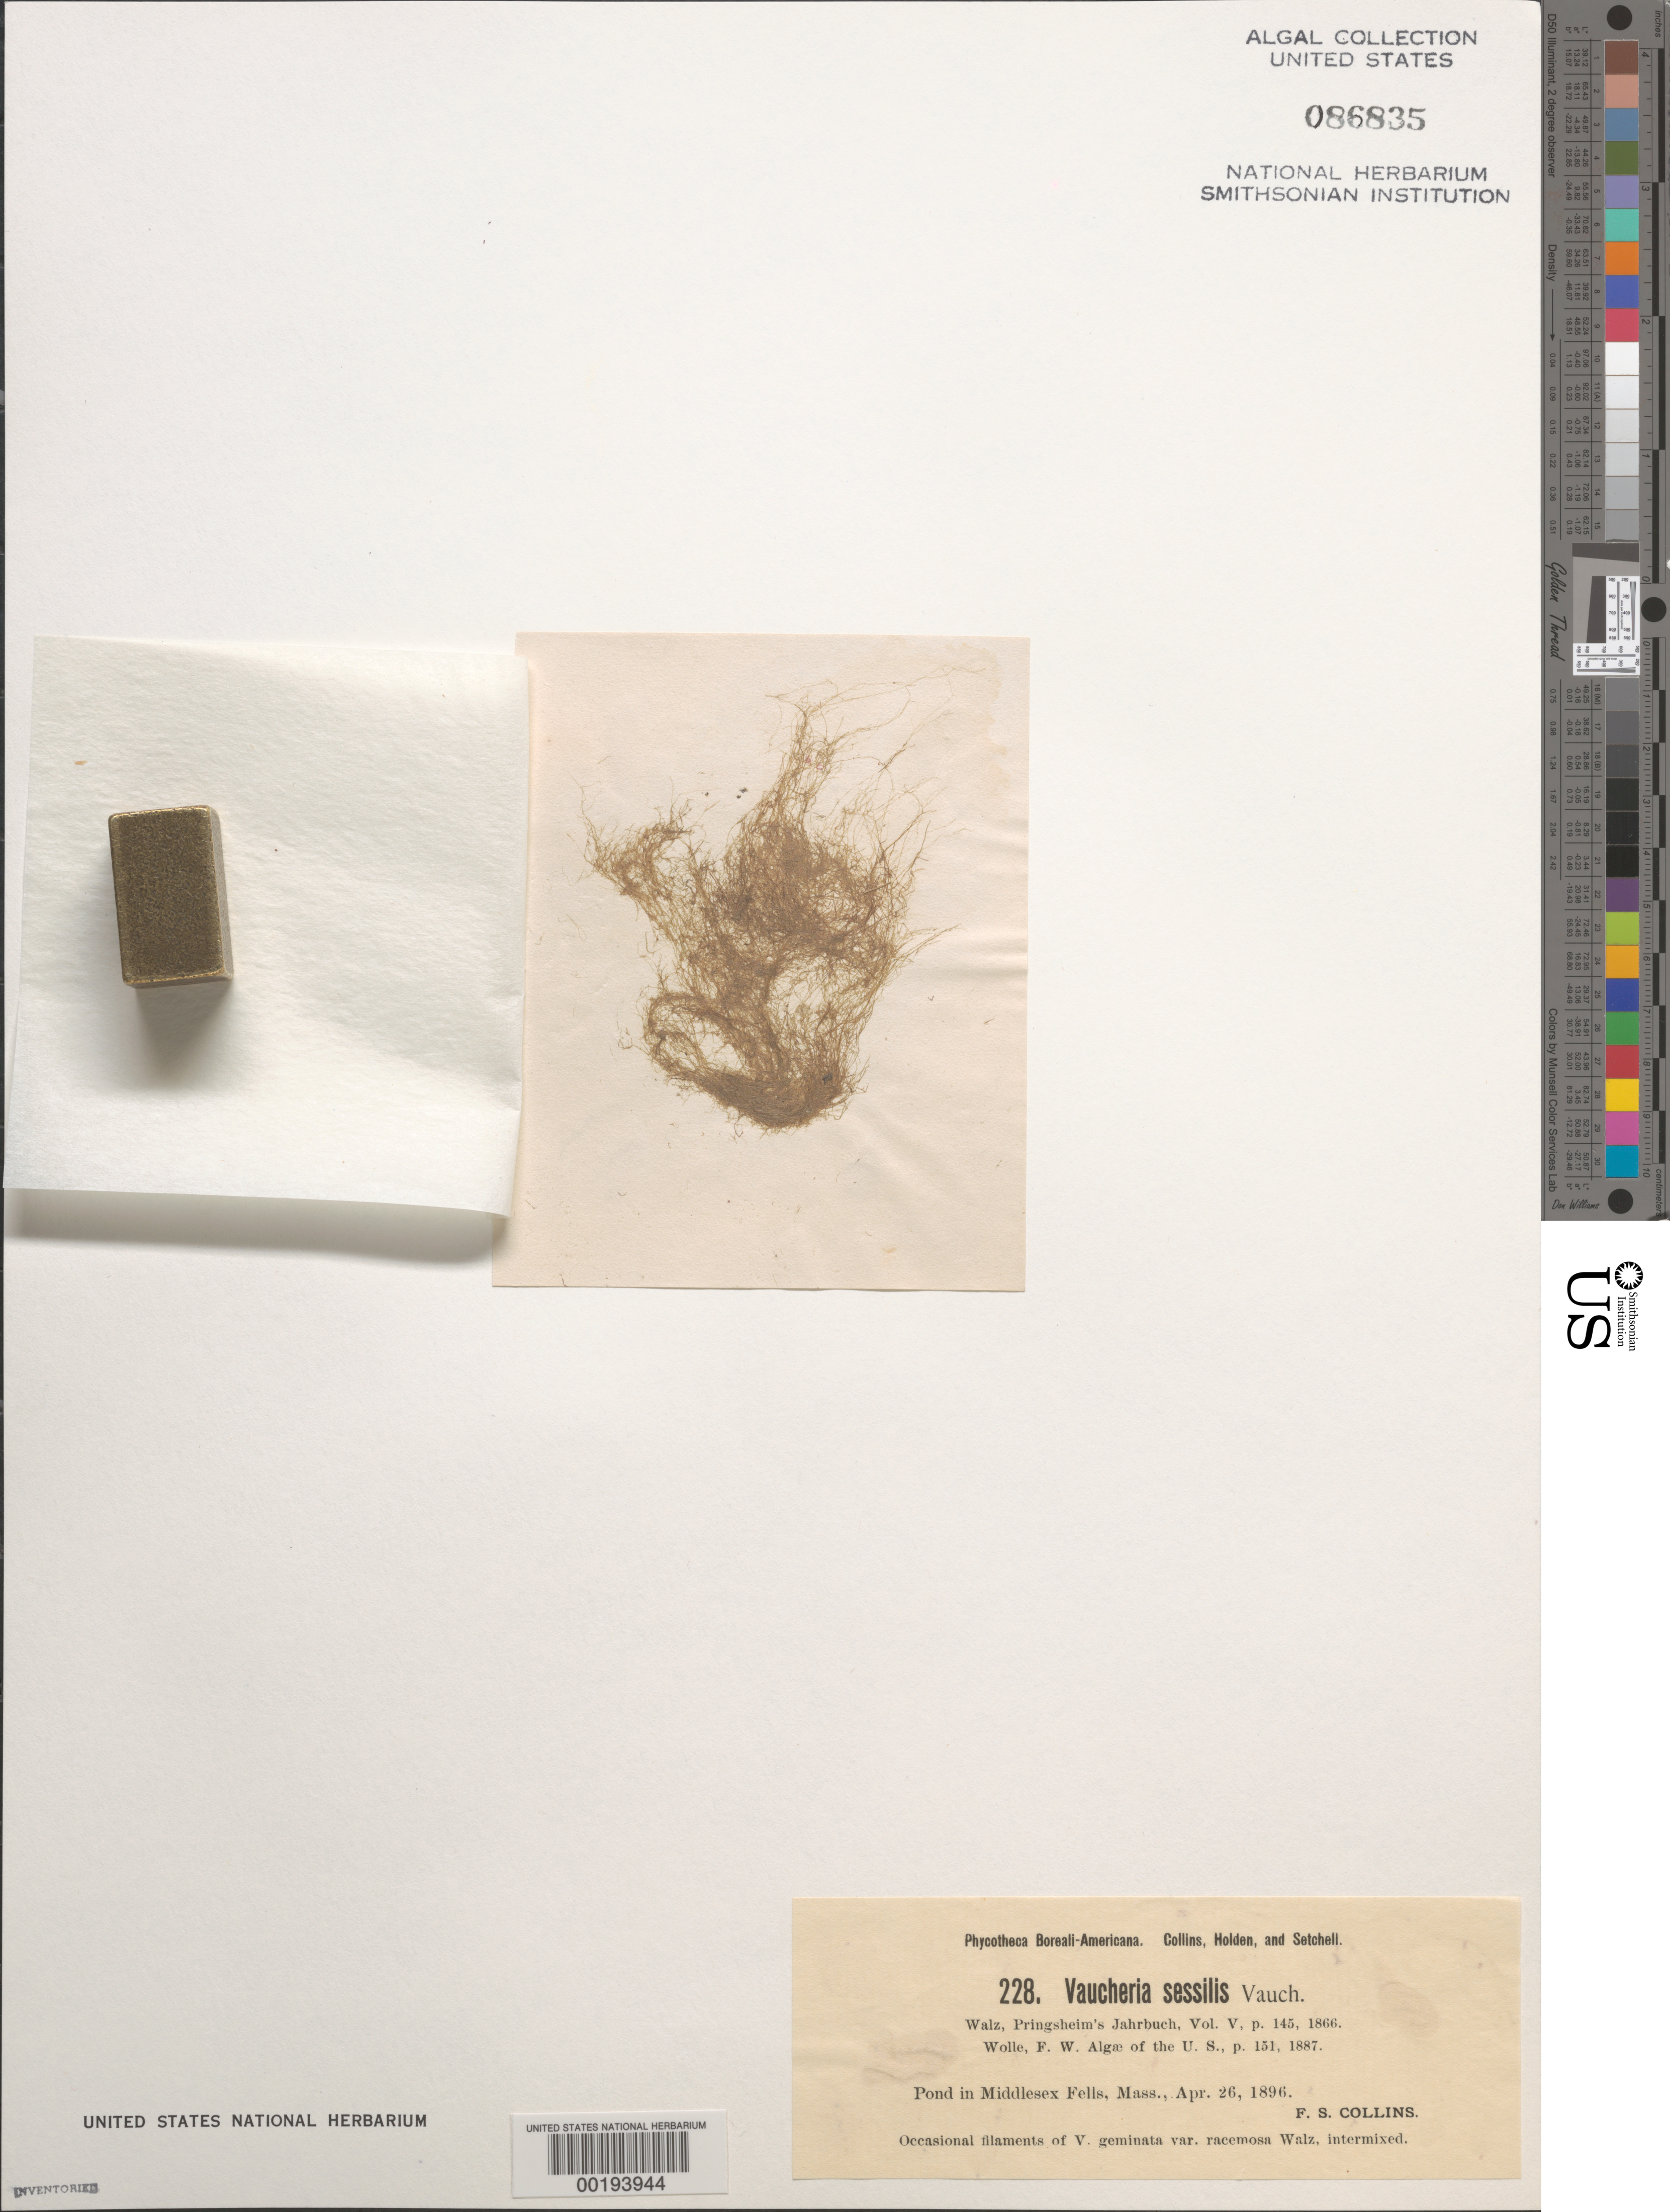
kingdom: Chromista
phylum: Ochrophyta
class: Xanthophyceae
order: Vaucheriales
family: Vaucheriaceae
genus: Vaucheria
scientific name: Vaucheria sessilis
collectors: F. Collins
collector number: PB-A 228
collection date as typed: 26 Apr 1896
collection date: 1896-04-26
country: United States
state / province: Massachusetts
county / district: Middlesex County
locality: Middlesex Fells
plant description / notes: Collins, Holden & Setchell, Phycotheca Boreali-Americana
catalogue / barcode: US 86835